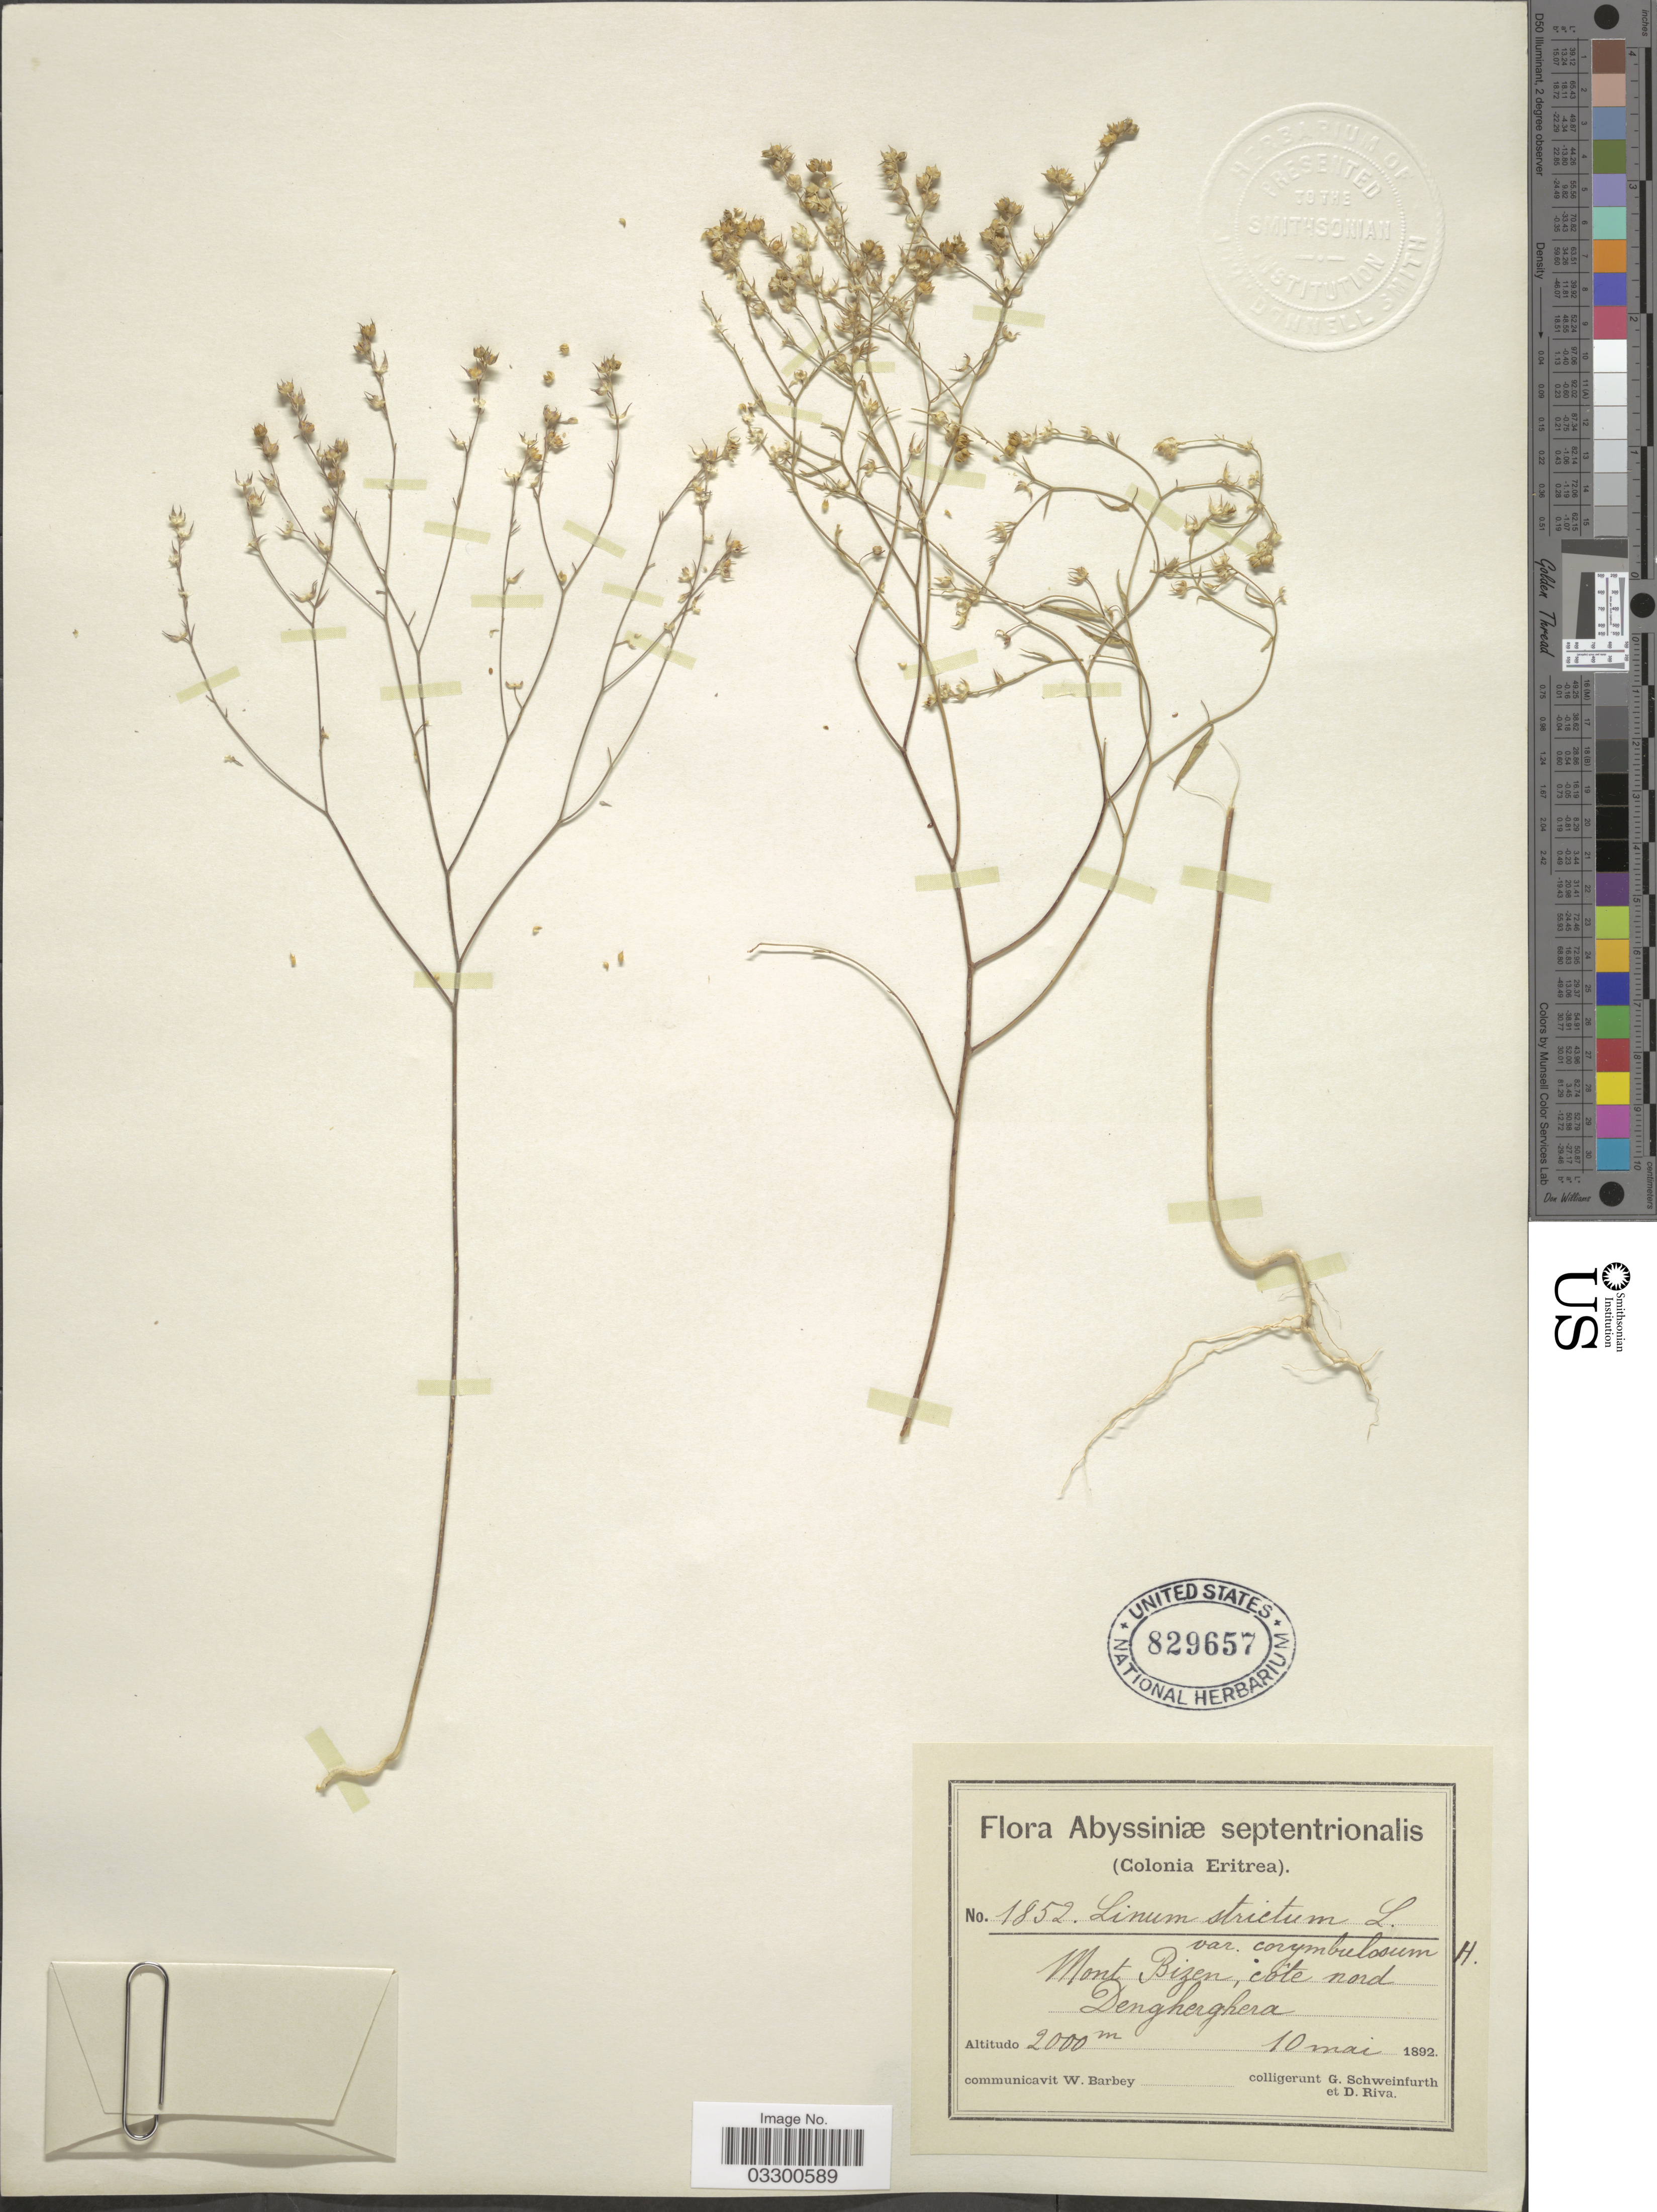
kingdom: Plantae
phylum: Tracheophyta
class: Magnoliopsida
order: Malpighiales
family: Linaceae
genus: Linum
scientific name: Linum spicatum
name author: Pers.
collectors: G. A. Schweinfurth (herbarium) & D. Riva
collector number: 1852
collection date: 1892-05-10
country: Eritrea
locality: Abyssiniæ septentrionalis (Colonia Eritrea). Mont Bizen, côte nord Dengherghera.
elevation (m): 2000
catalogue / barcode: US 829657